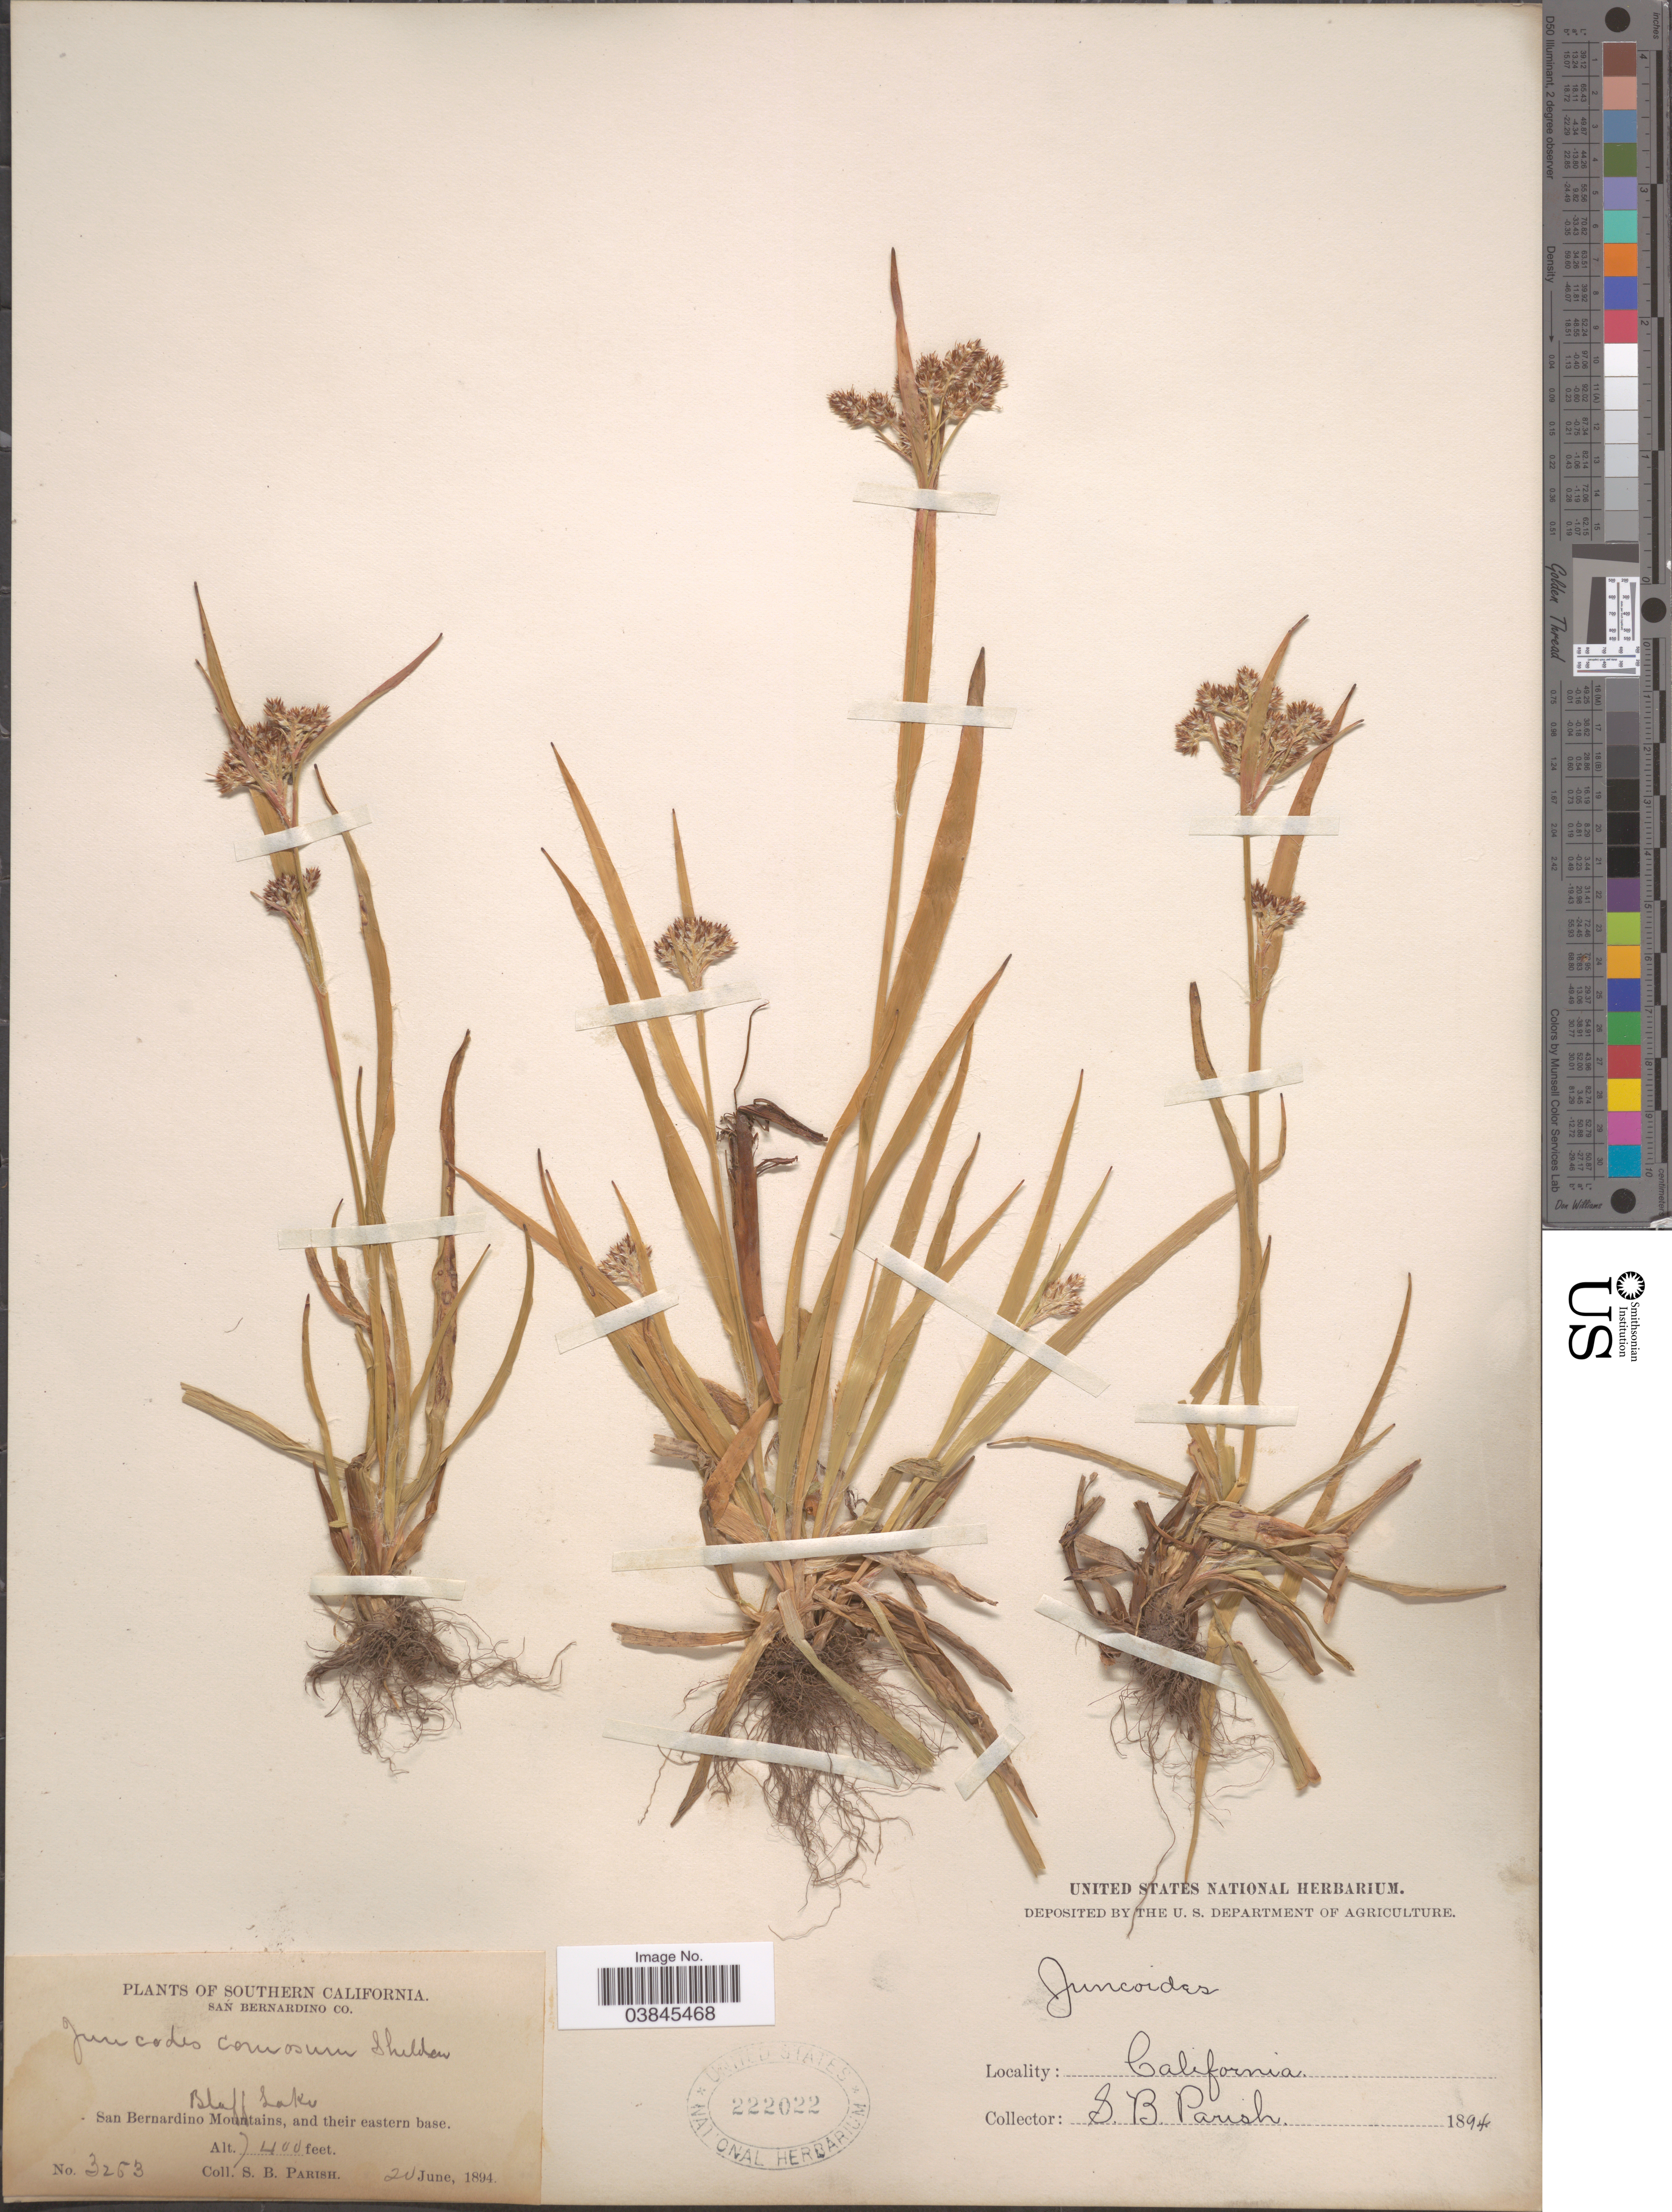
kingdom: Plantae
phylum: Tracheophyta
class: Liliopsida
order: Poales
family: Juncaceae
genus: Luzula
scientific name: Luzula campestris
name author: (L.) DC.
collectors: S. B. Parish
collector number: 3253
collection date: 1894-06-20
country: United States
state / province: California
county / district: San Bernardino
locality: Southern California. San Bernardino Co. Bluff Lake. San Bernardino Mountains, and their eastern base.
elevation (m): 2256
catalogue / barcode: US 222022